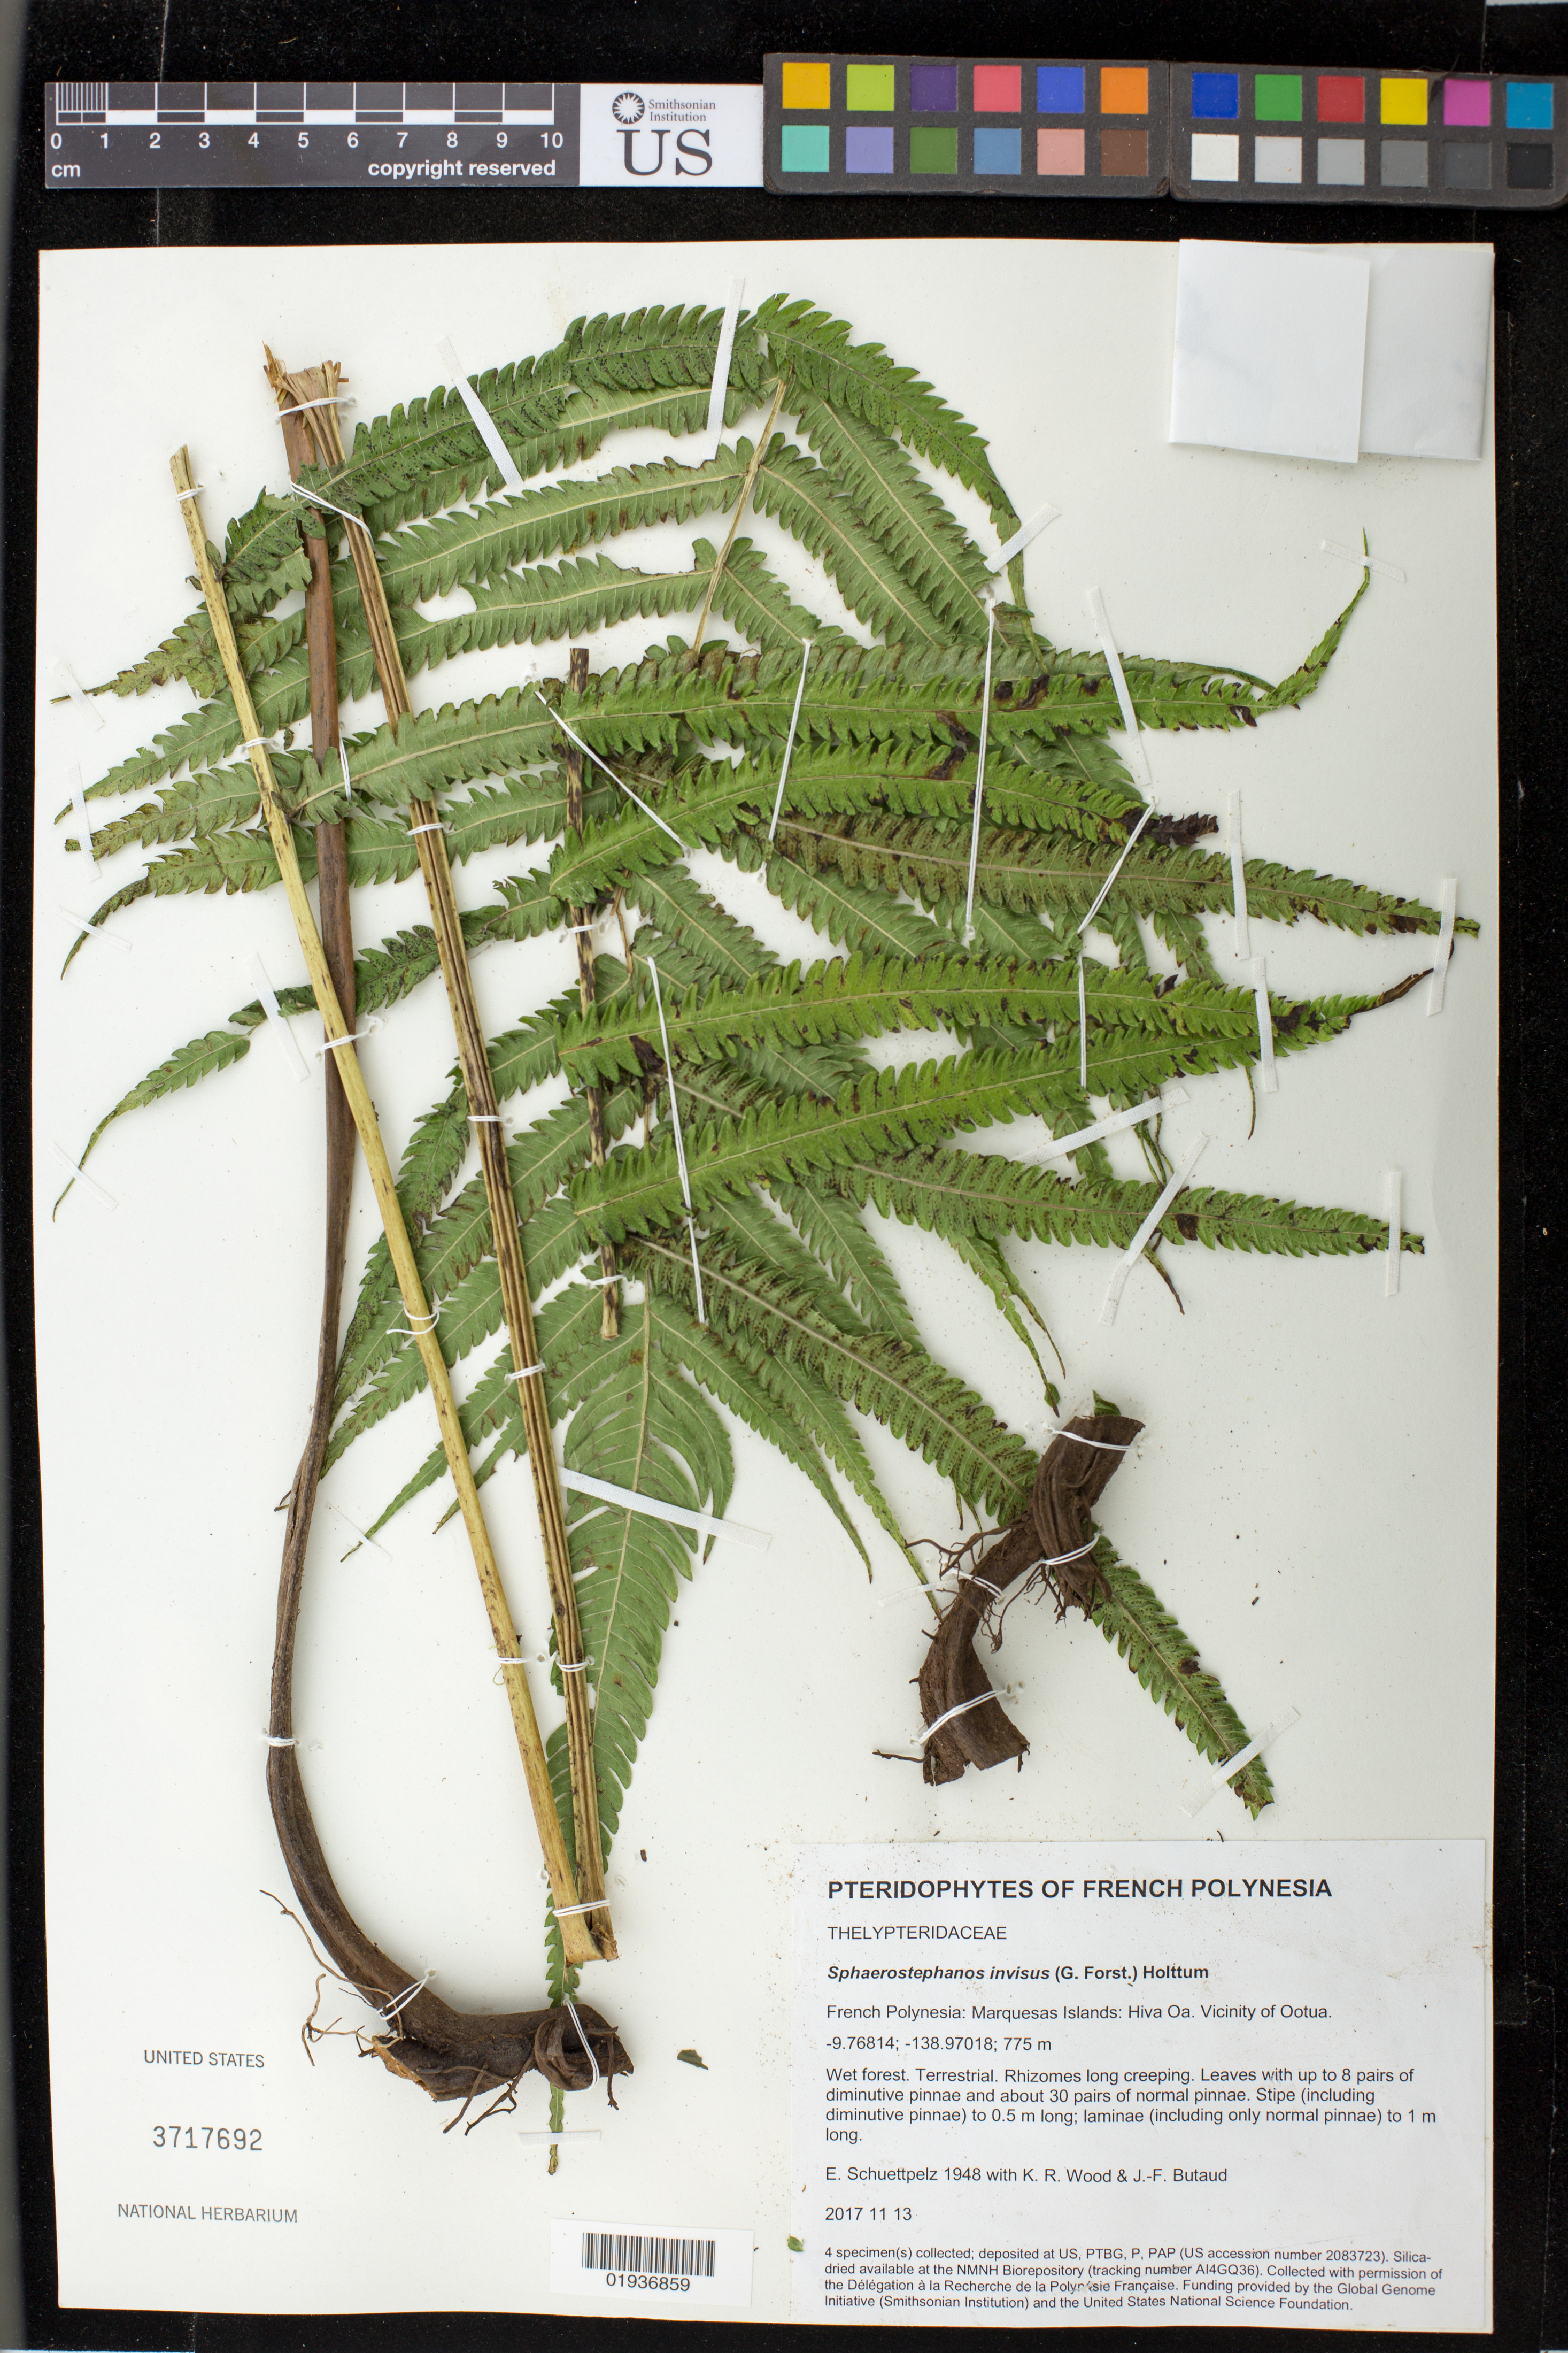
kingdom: Plantae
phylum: Tracheophyta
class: Polypodiopsida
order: Polypodiales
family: Thelypteridaceae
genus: Pneumatopteris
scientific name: Pneumatopteris florencei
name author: (A.R. Sm. & Lorence) A.R. Sm. & Lorence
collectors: E. Schuettpelz, K. R. Wood & J. -F. Butaud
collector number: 1948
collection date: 2017-11-13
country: French Polynesia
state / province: Marquesas Islands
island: Hiva Oa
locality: Vicinity of Ootua.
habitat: Wet forest.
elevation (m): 775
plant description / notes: Collected with permission of the Délégation à la Recherche de la Polynésie Française. Funding provided by the Global Genome Initiative (Smithsonian Institution) and the United States National Science Foundation. Silica dried tissue stored at AI4GQ36 in the NMNH Biorepository, Smithsonian Institution.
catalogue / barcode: US 3717692